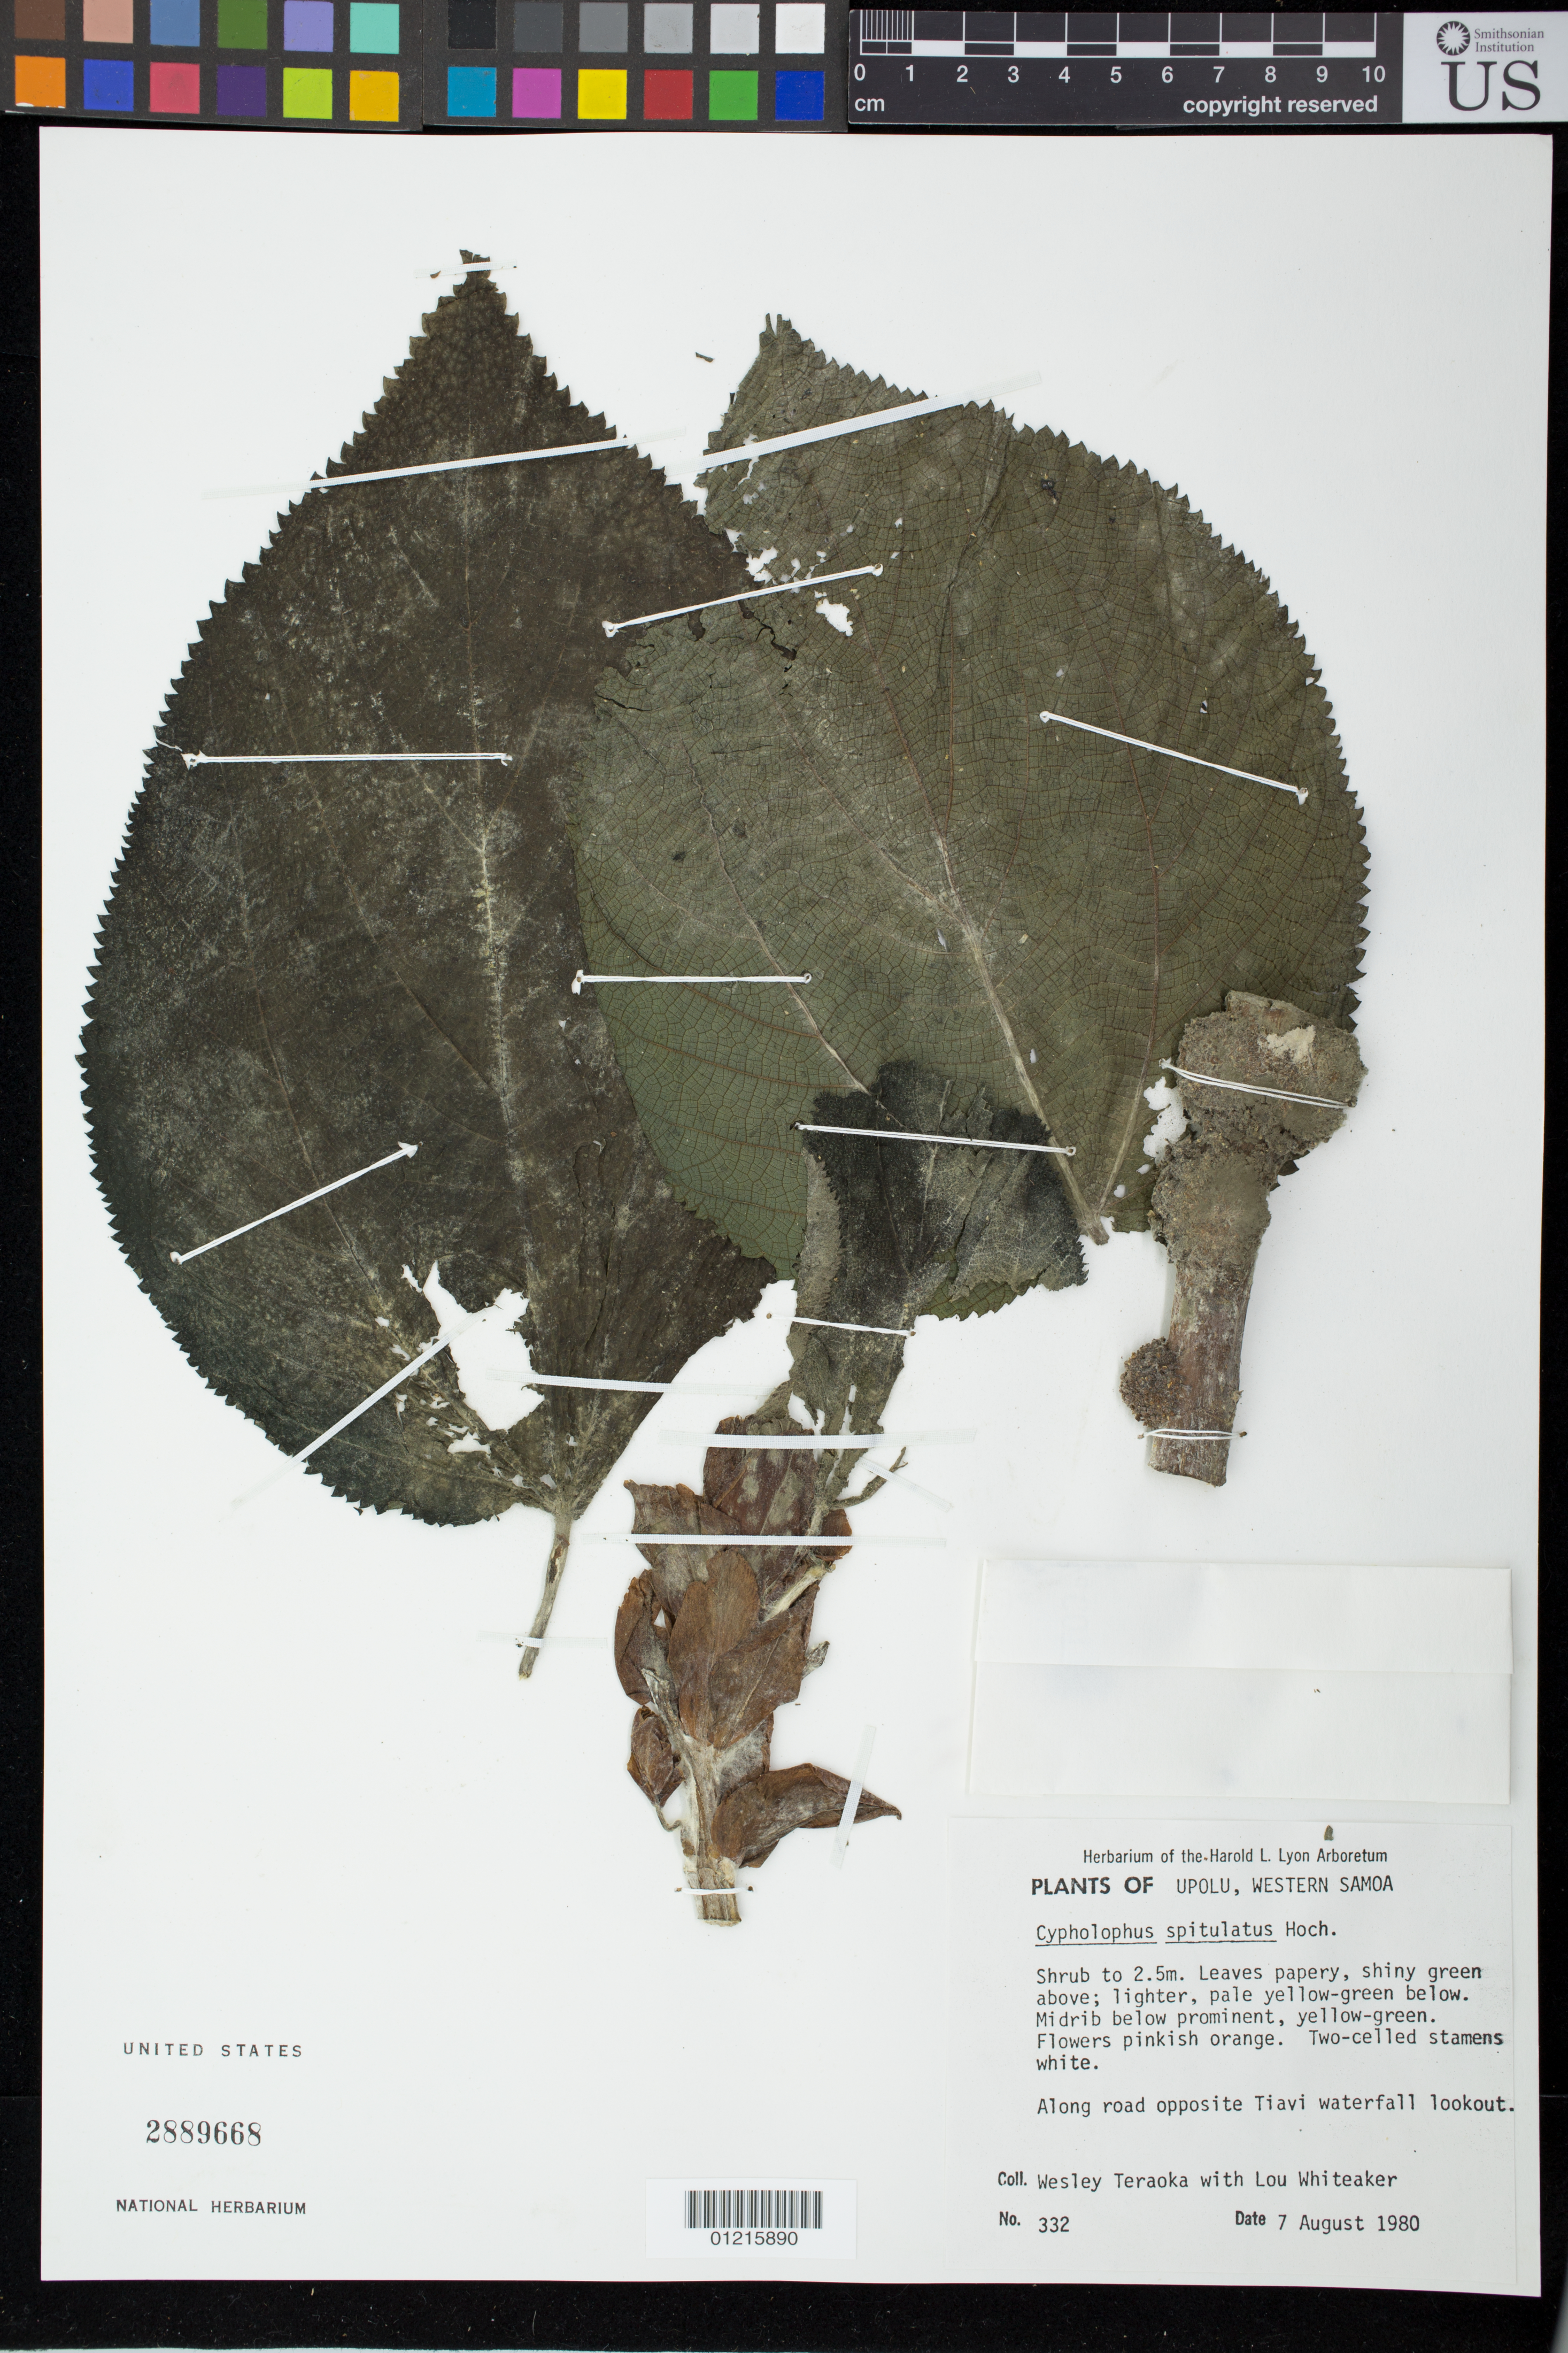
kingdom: Plantae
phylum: Tracheophyta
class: Magnoliopsida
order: Rosales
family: Urticaceae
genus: Cypholophus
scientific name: Cypholophus spitulatus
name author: Hoch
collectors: W. Teraoka & L. Whiteaker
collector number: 332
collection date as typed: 07 Aug 1980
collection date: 1980-08-07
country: Samoa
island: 'Upolu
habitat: Along road opposite Tiavi waterfall lookout.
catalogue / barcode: US 2889668